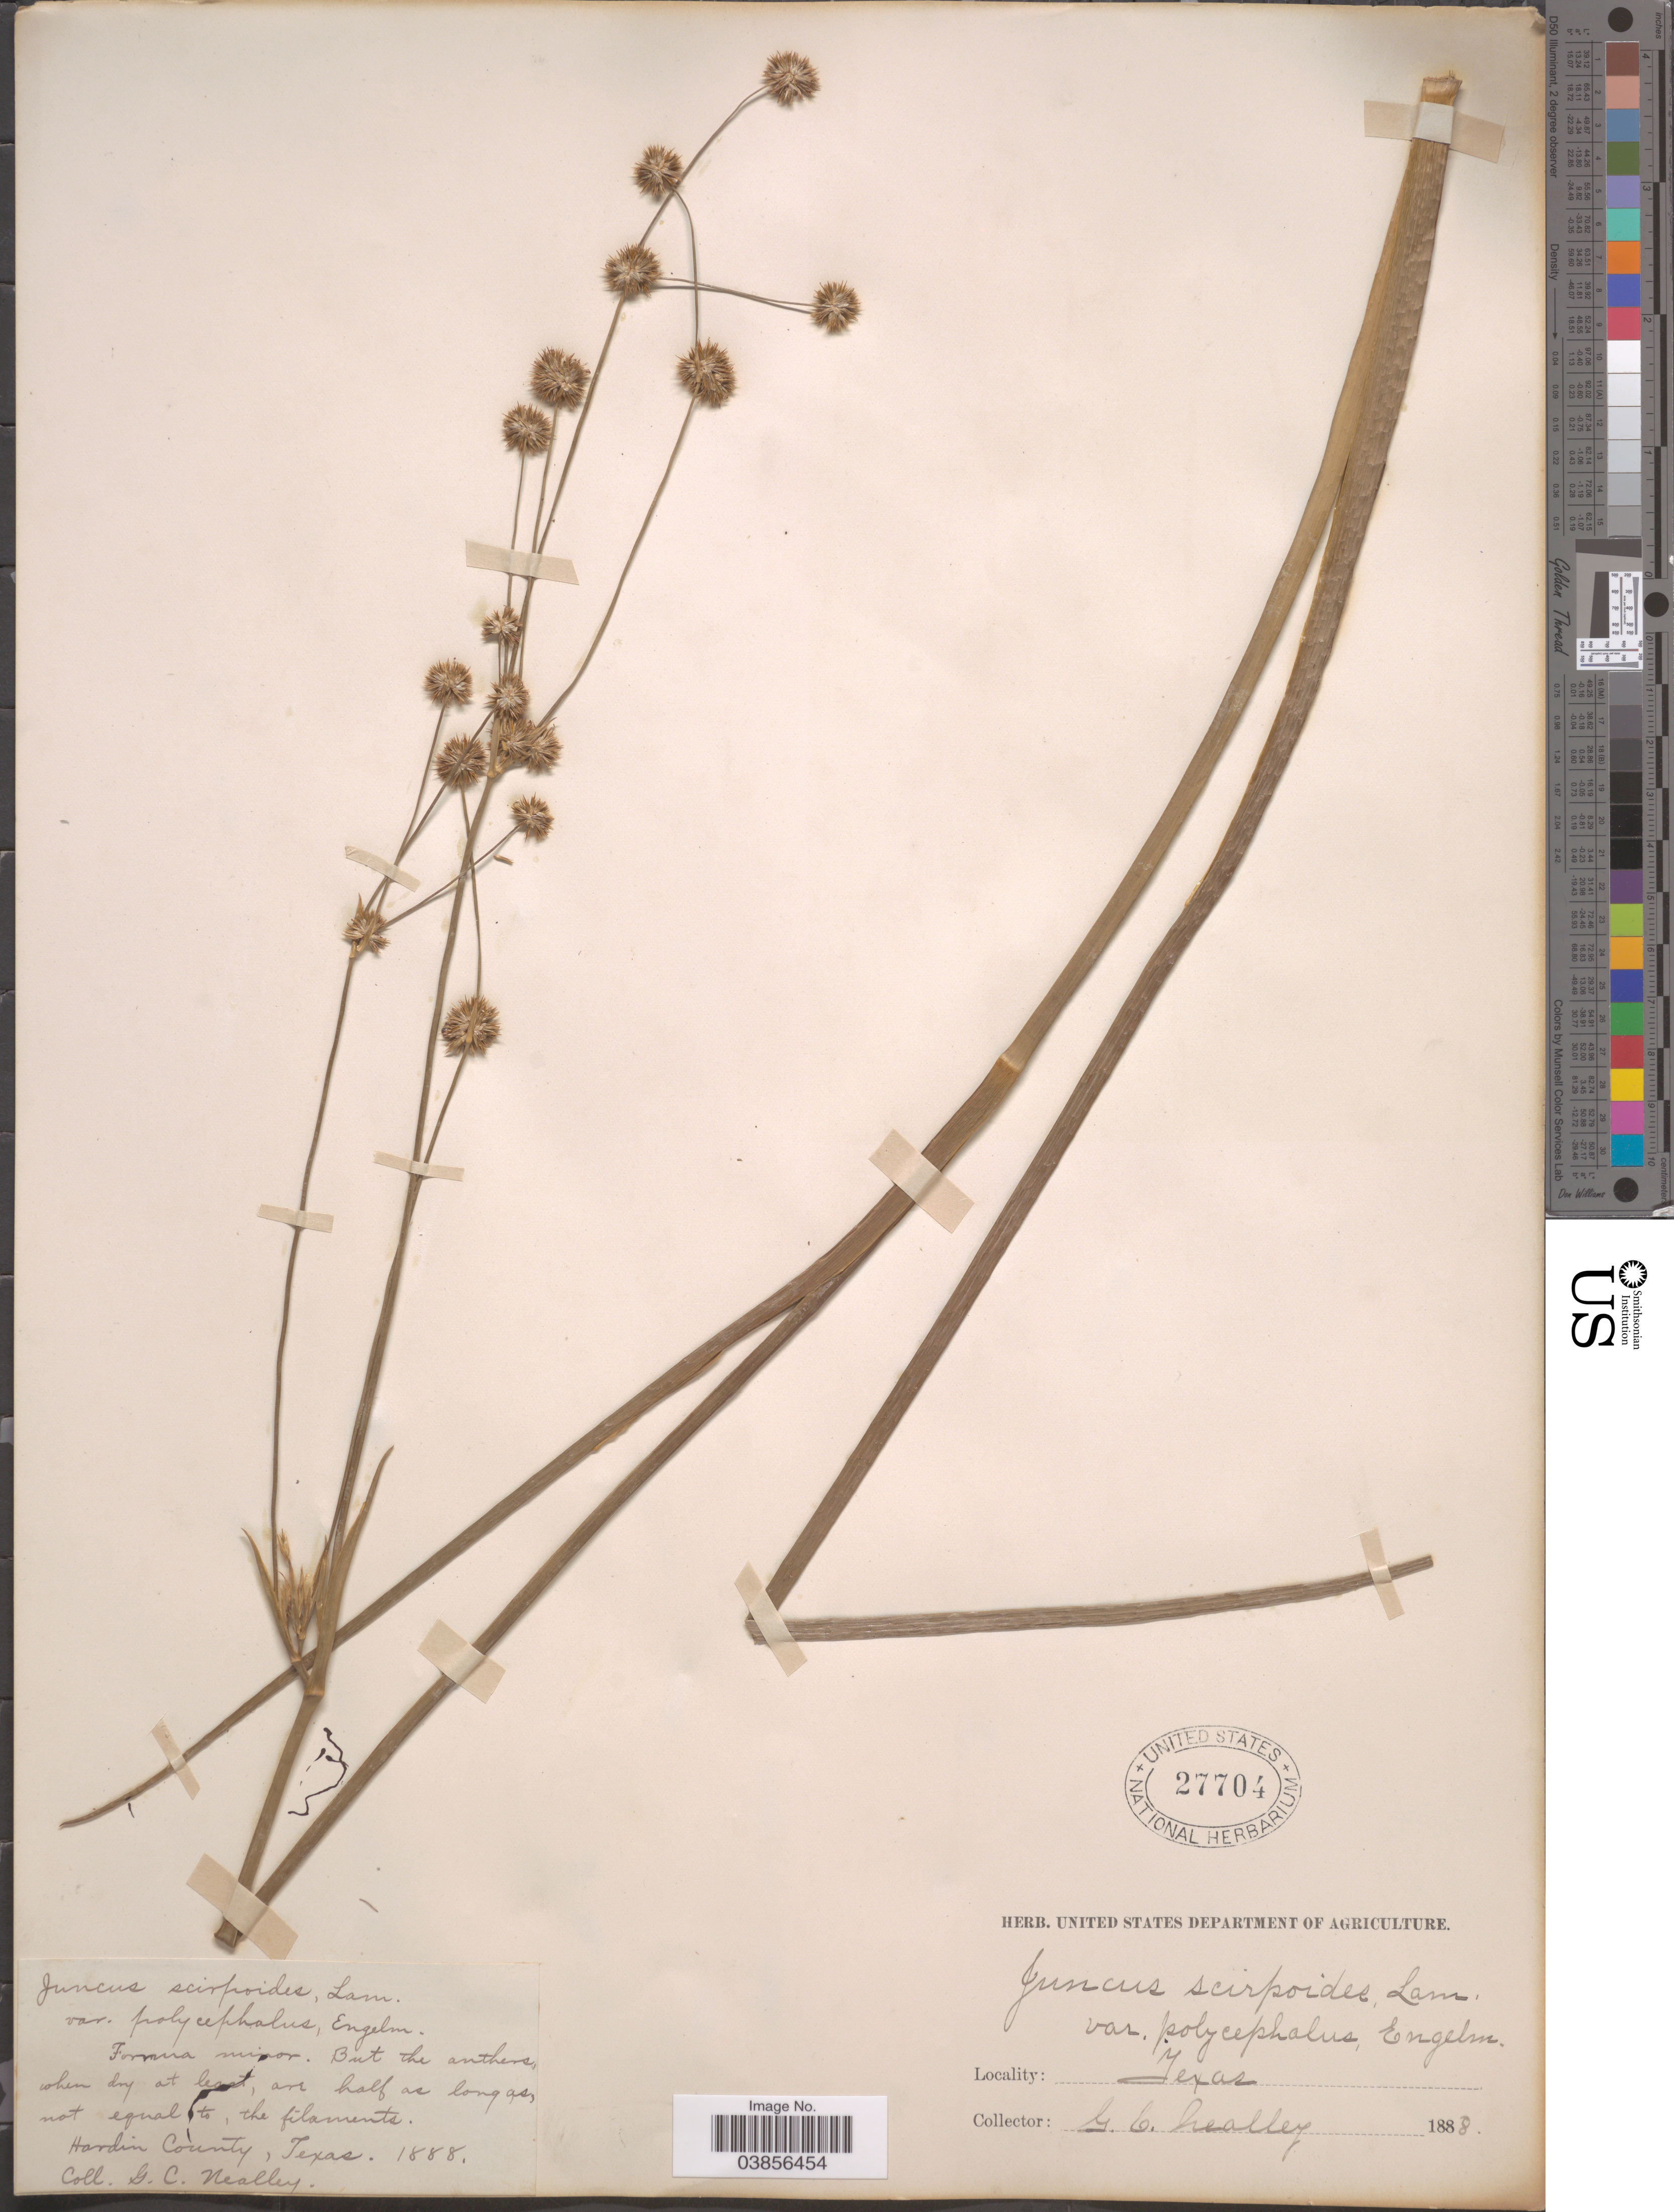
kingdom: Plantae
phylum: Tracheophyta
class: Liliopsida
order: Poales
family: Juncaceae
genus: Juncus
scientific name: Juncus polycephalus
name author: Michx.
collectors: G. Neally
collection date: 1888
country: United States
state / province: Texas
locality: Hardin County.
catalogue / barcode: US 27704